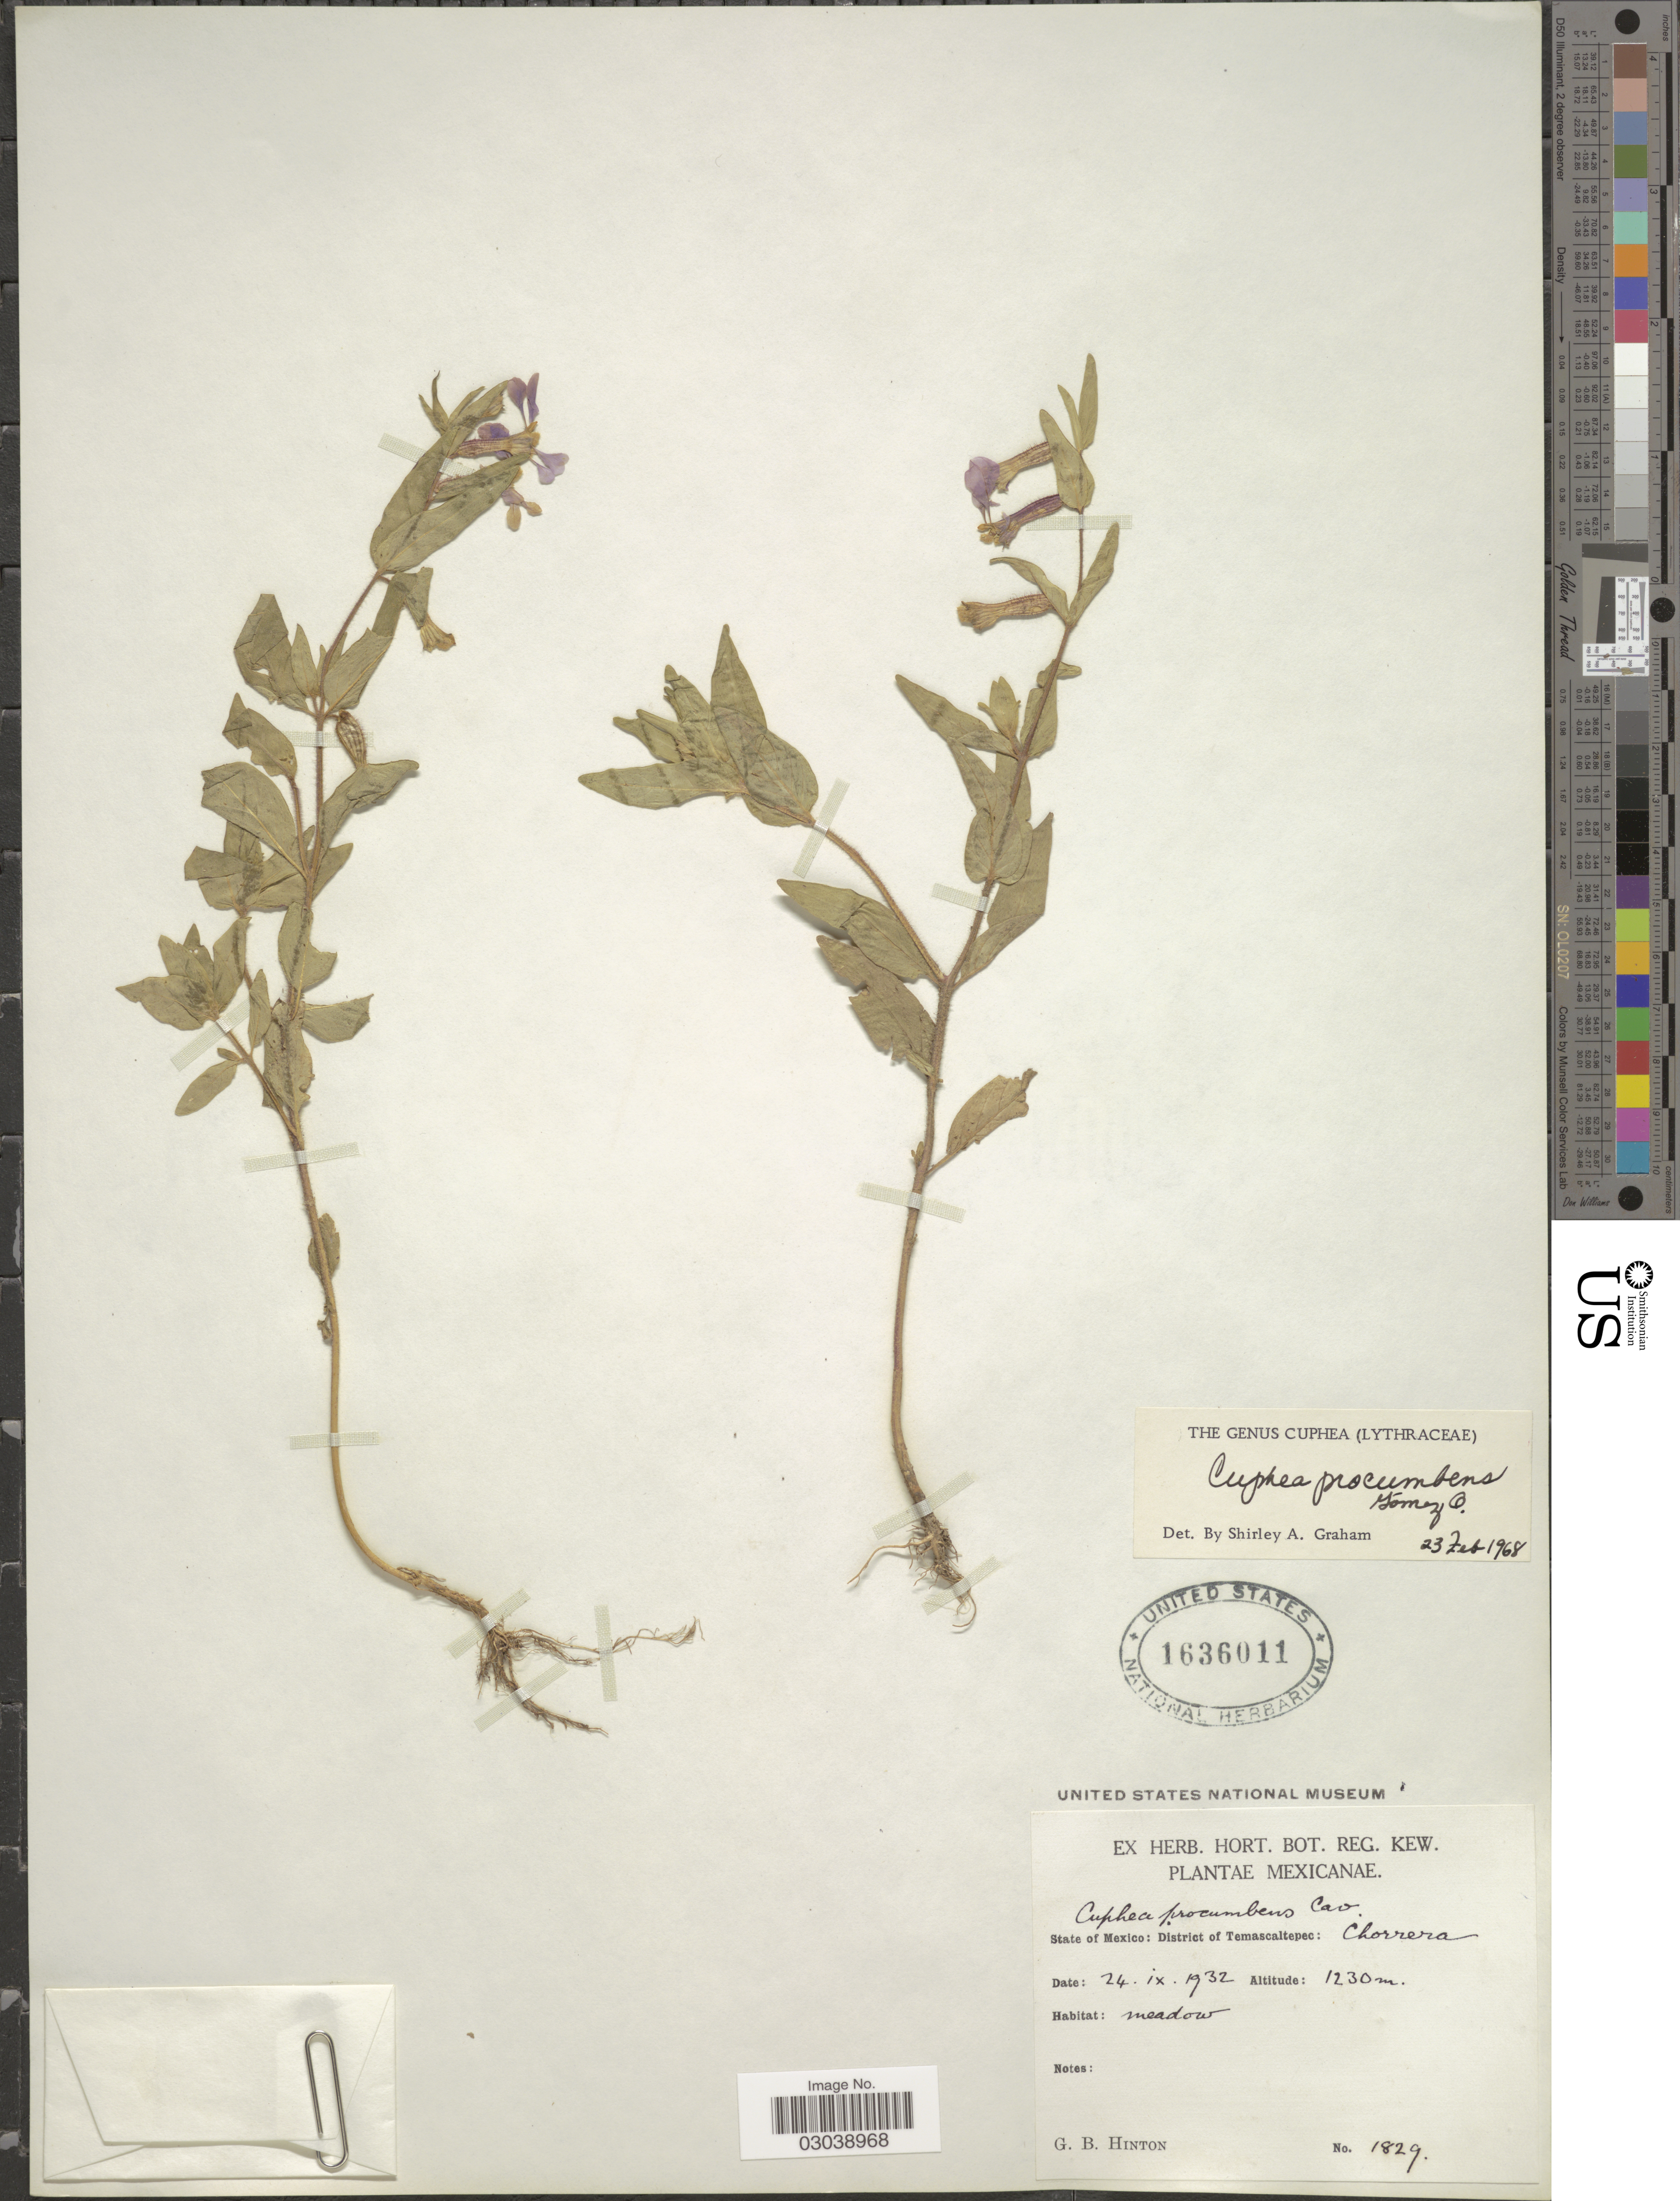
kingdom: Plantae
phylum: Tracheophyta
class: Magnoliopsida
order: Myrtales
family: Lythraceae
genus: Cuphea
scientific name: Cuphea procumbens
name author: L.D. Gómez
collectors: G. B. Hinton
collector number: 1829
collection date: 1932-09-24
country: Mexico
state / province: México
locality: District of Temascaltepec: Chorrera.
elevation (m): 1230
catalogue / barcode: US 1636011